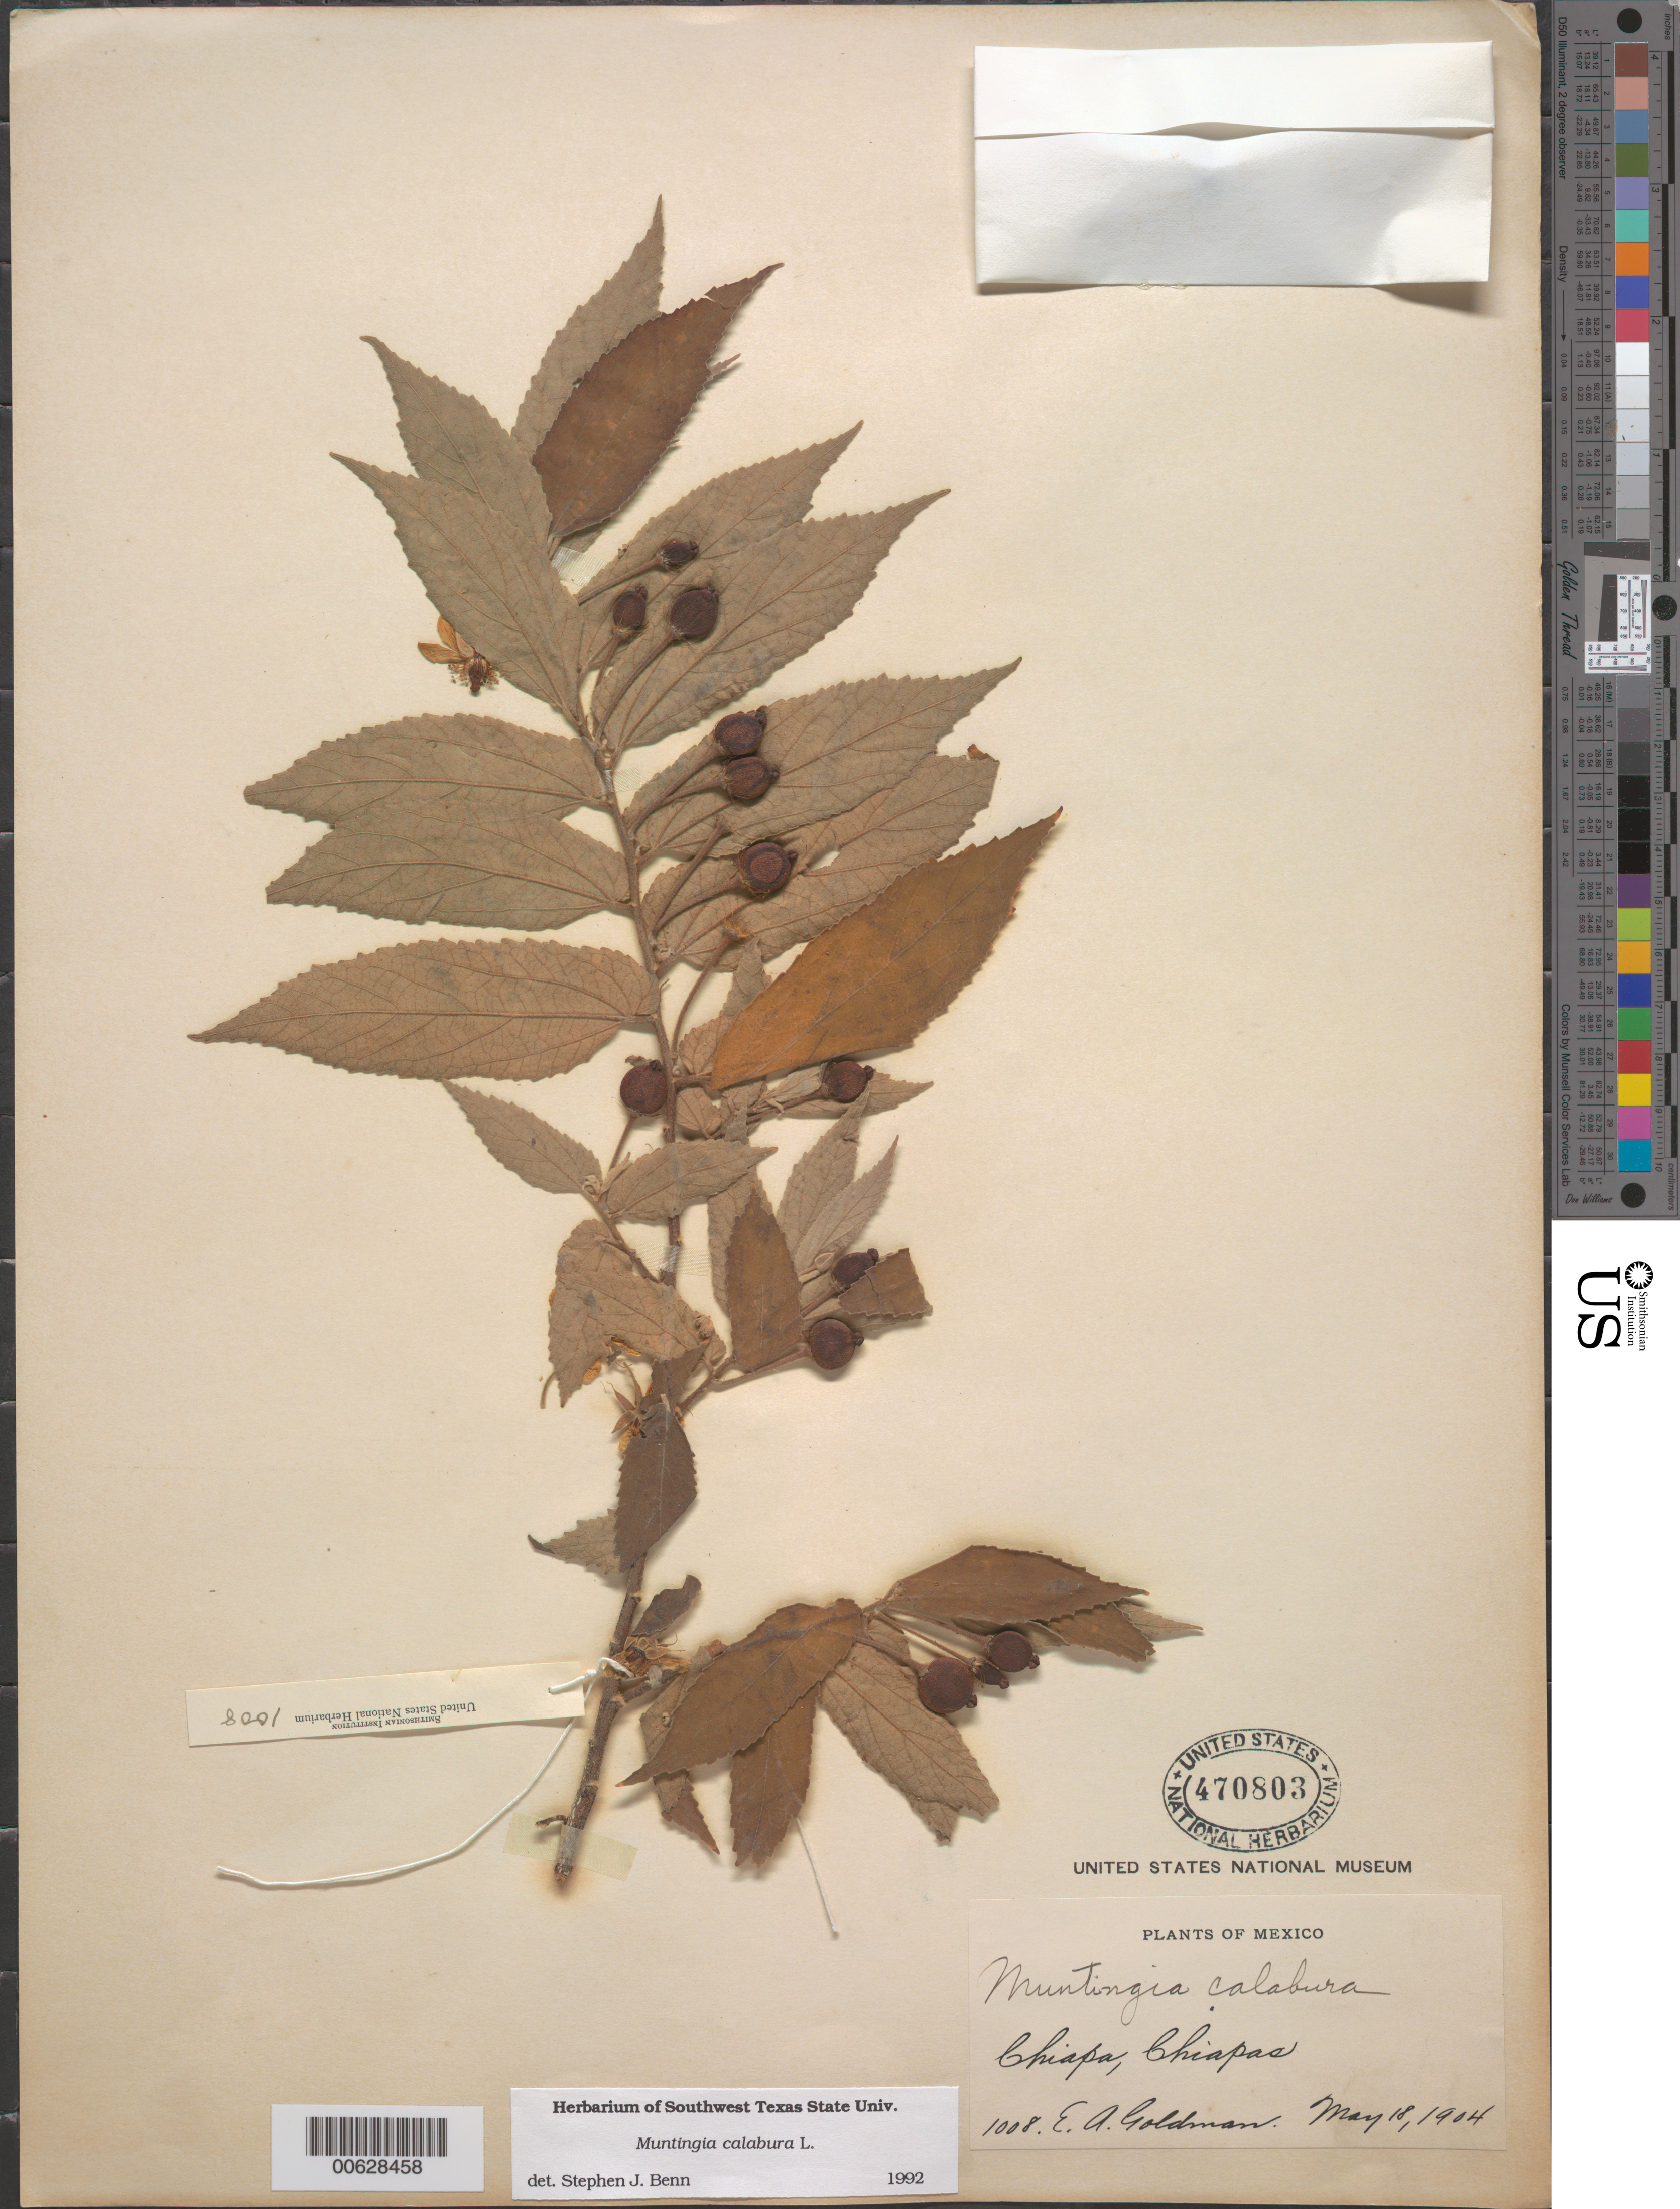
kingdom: Plantae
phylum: Tracheophyta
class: Magnoliopsida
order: Malvales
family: Muntingiaceae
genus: Muntingia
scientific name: Muntingia calabura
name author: L.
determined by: Benn, S. J.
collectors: E. A. Goldman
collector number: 1008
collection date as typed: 18 May 1904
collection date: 1904-05-18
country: Mexico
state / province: Chiapas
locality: Chiapa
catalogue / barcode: US 470803